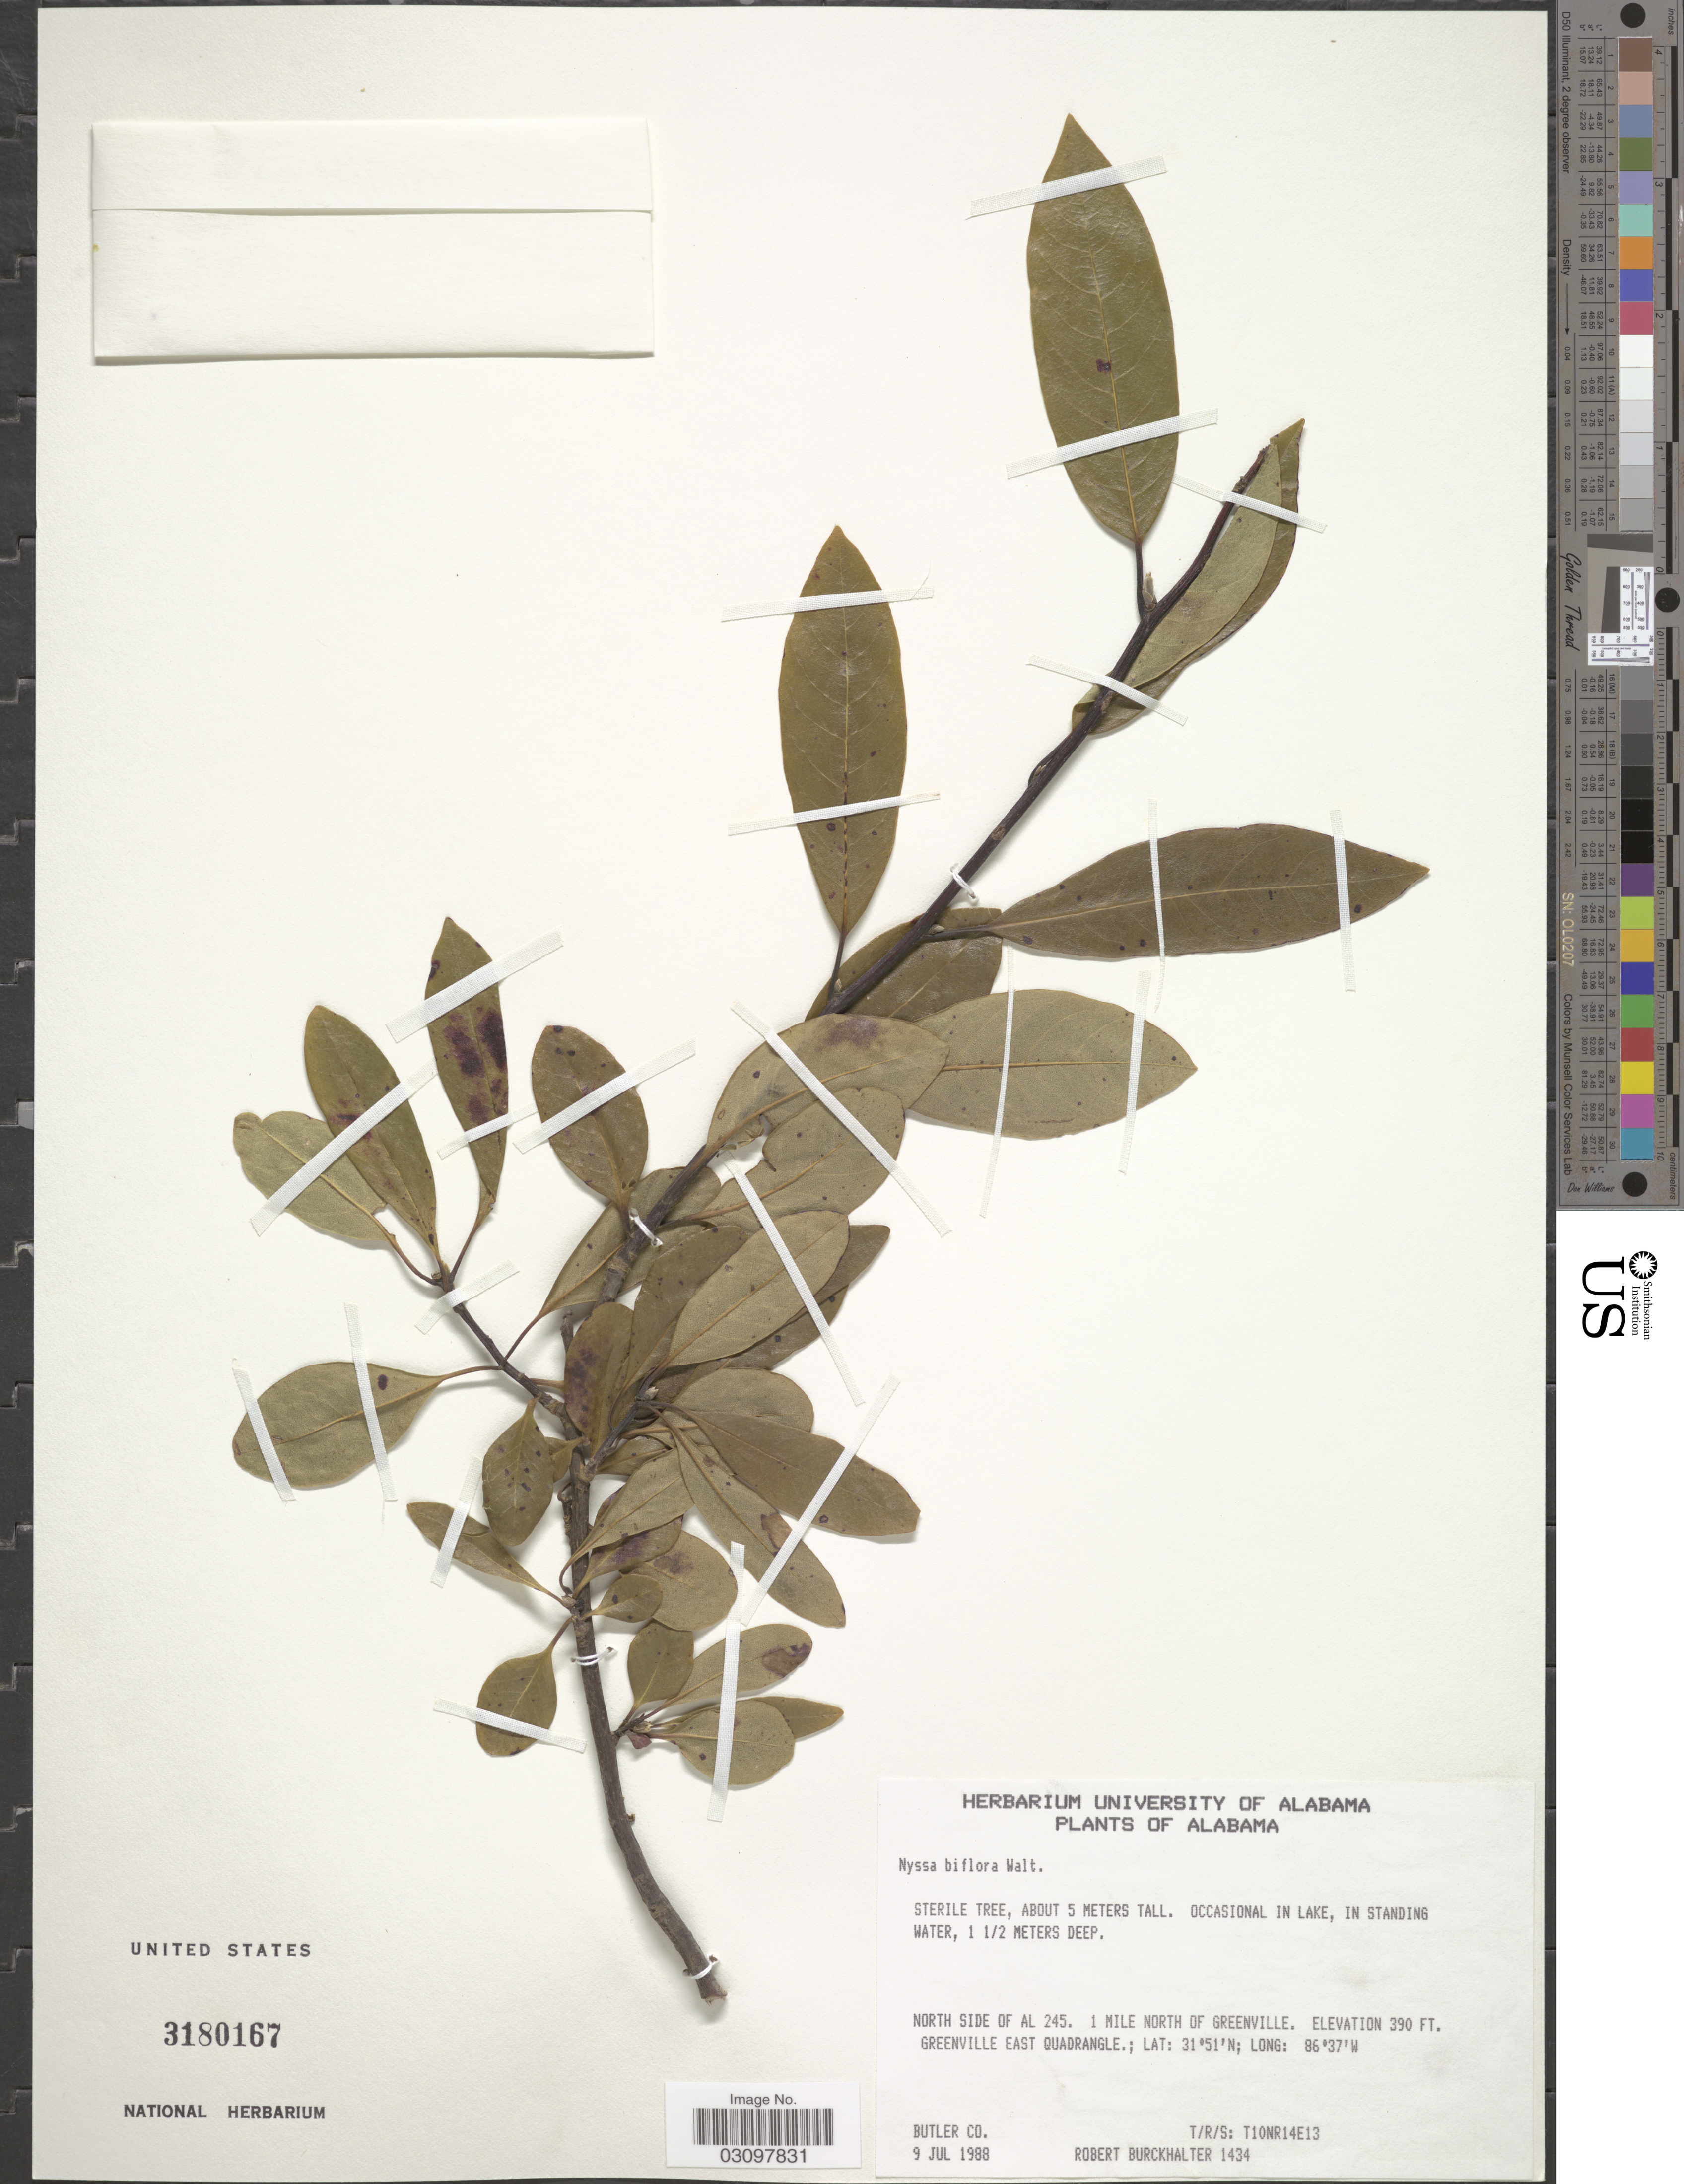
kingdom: Plantae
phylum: Tracheophyta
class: Magnoliopsida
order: Cornales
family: Nyssaceae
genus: Nyssa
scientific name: Nyssa biflora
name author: Walter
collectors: R. Burckhalter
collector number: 1434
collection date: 1988-07-09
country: United States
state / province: Alabama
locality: North side of AL 245. 1 mile north of Greenville. Greenville East Quadrangle. Butler Co. T/R/S: T10NR14E13.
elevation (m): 119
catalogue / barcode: US 3180167